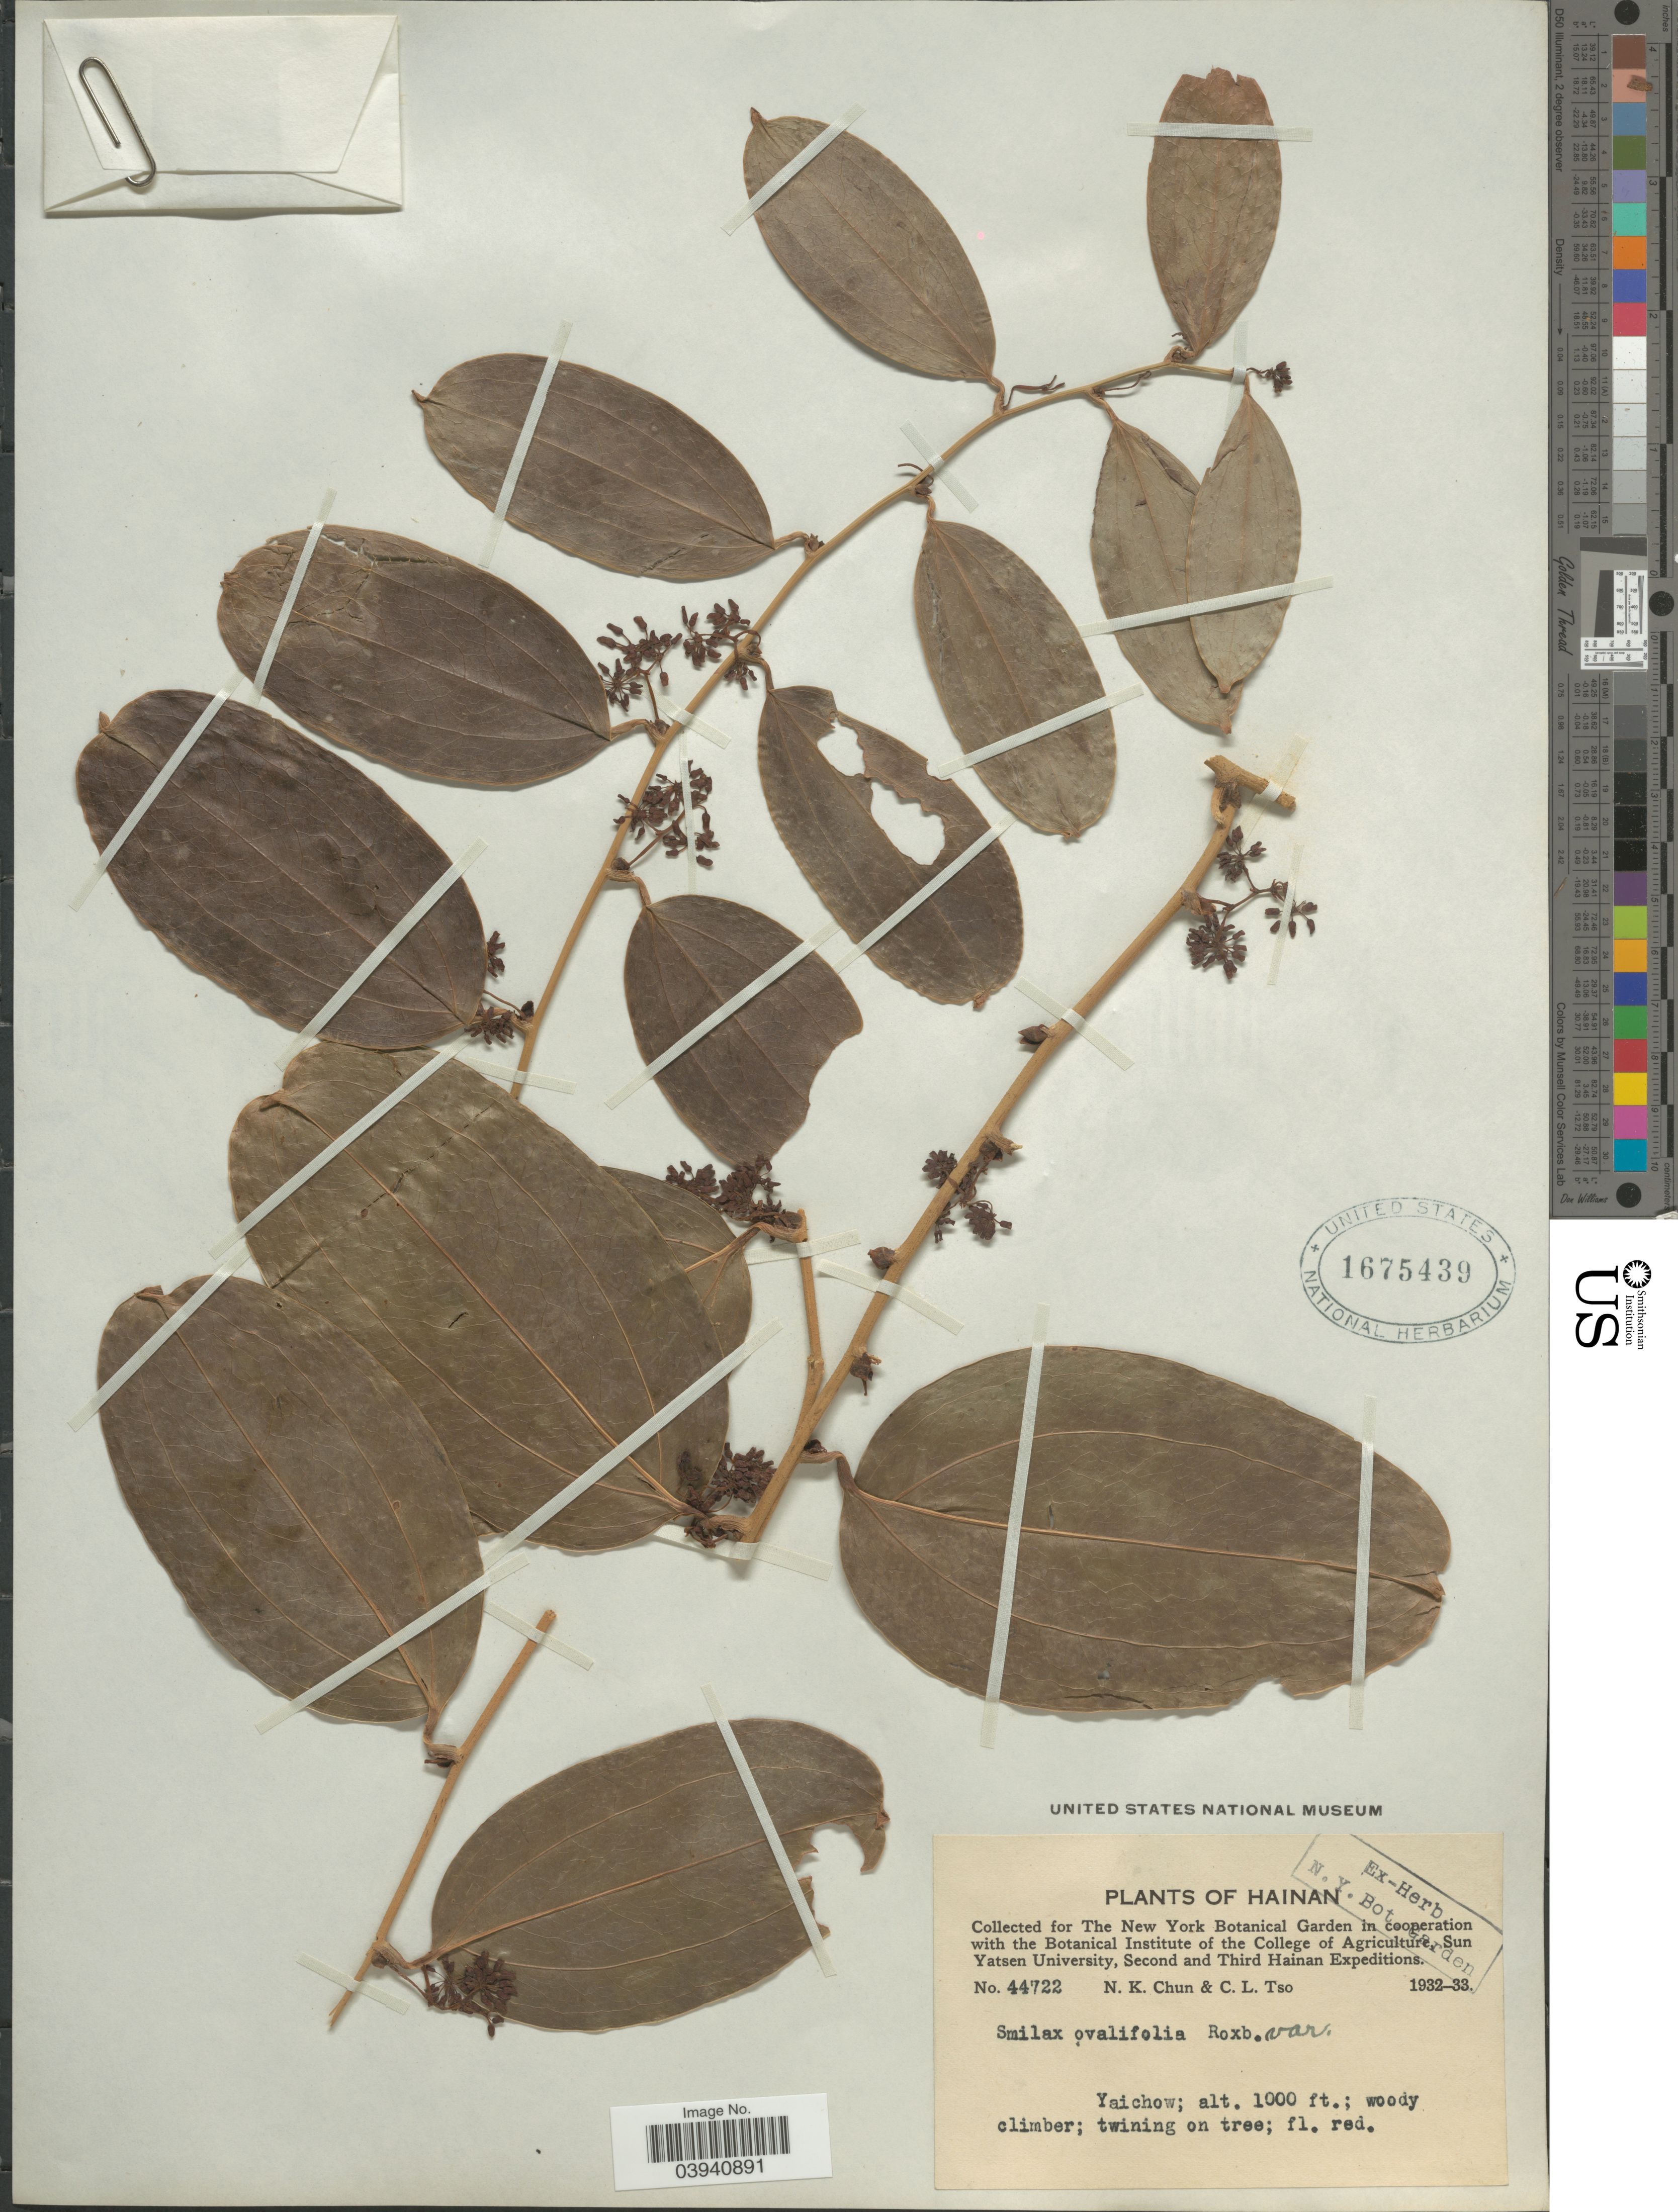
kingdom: Plantae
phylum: Tracheophyta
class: Liliopsida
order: Liliales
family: Smilacaceae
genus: Smilax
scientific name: Smilax ovalifolia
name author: Roxb. ex D. Don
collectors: N. K. Chun & C. Tso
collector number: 44722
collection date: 1932/1933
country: China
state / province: Hainan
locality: Yaichow.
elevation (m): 305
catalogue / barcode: US 1675439